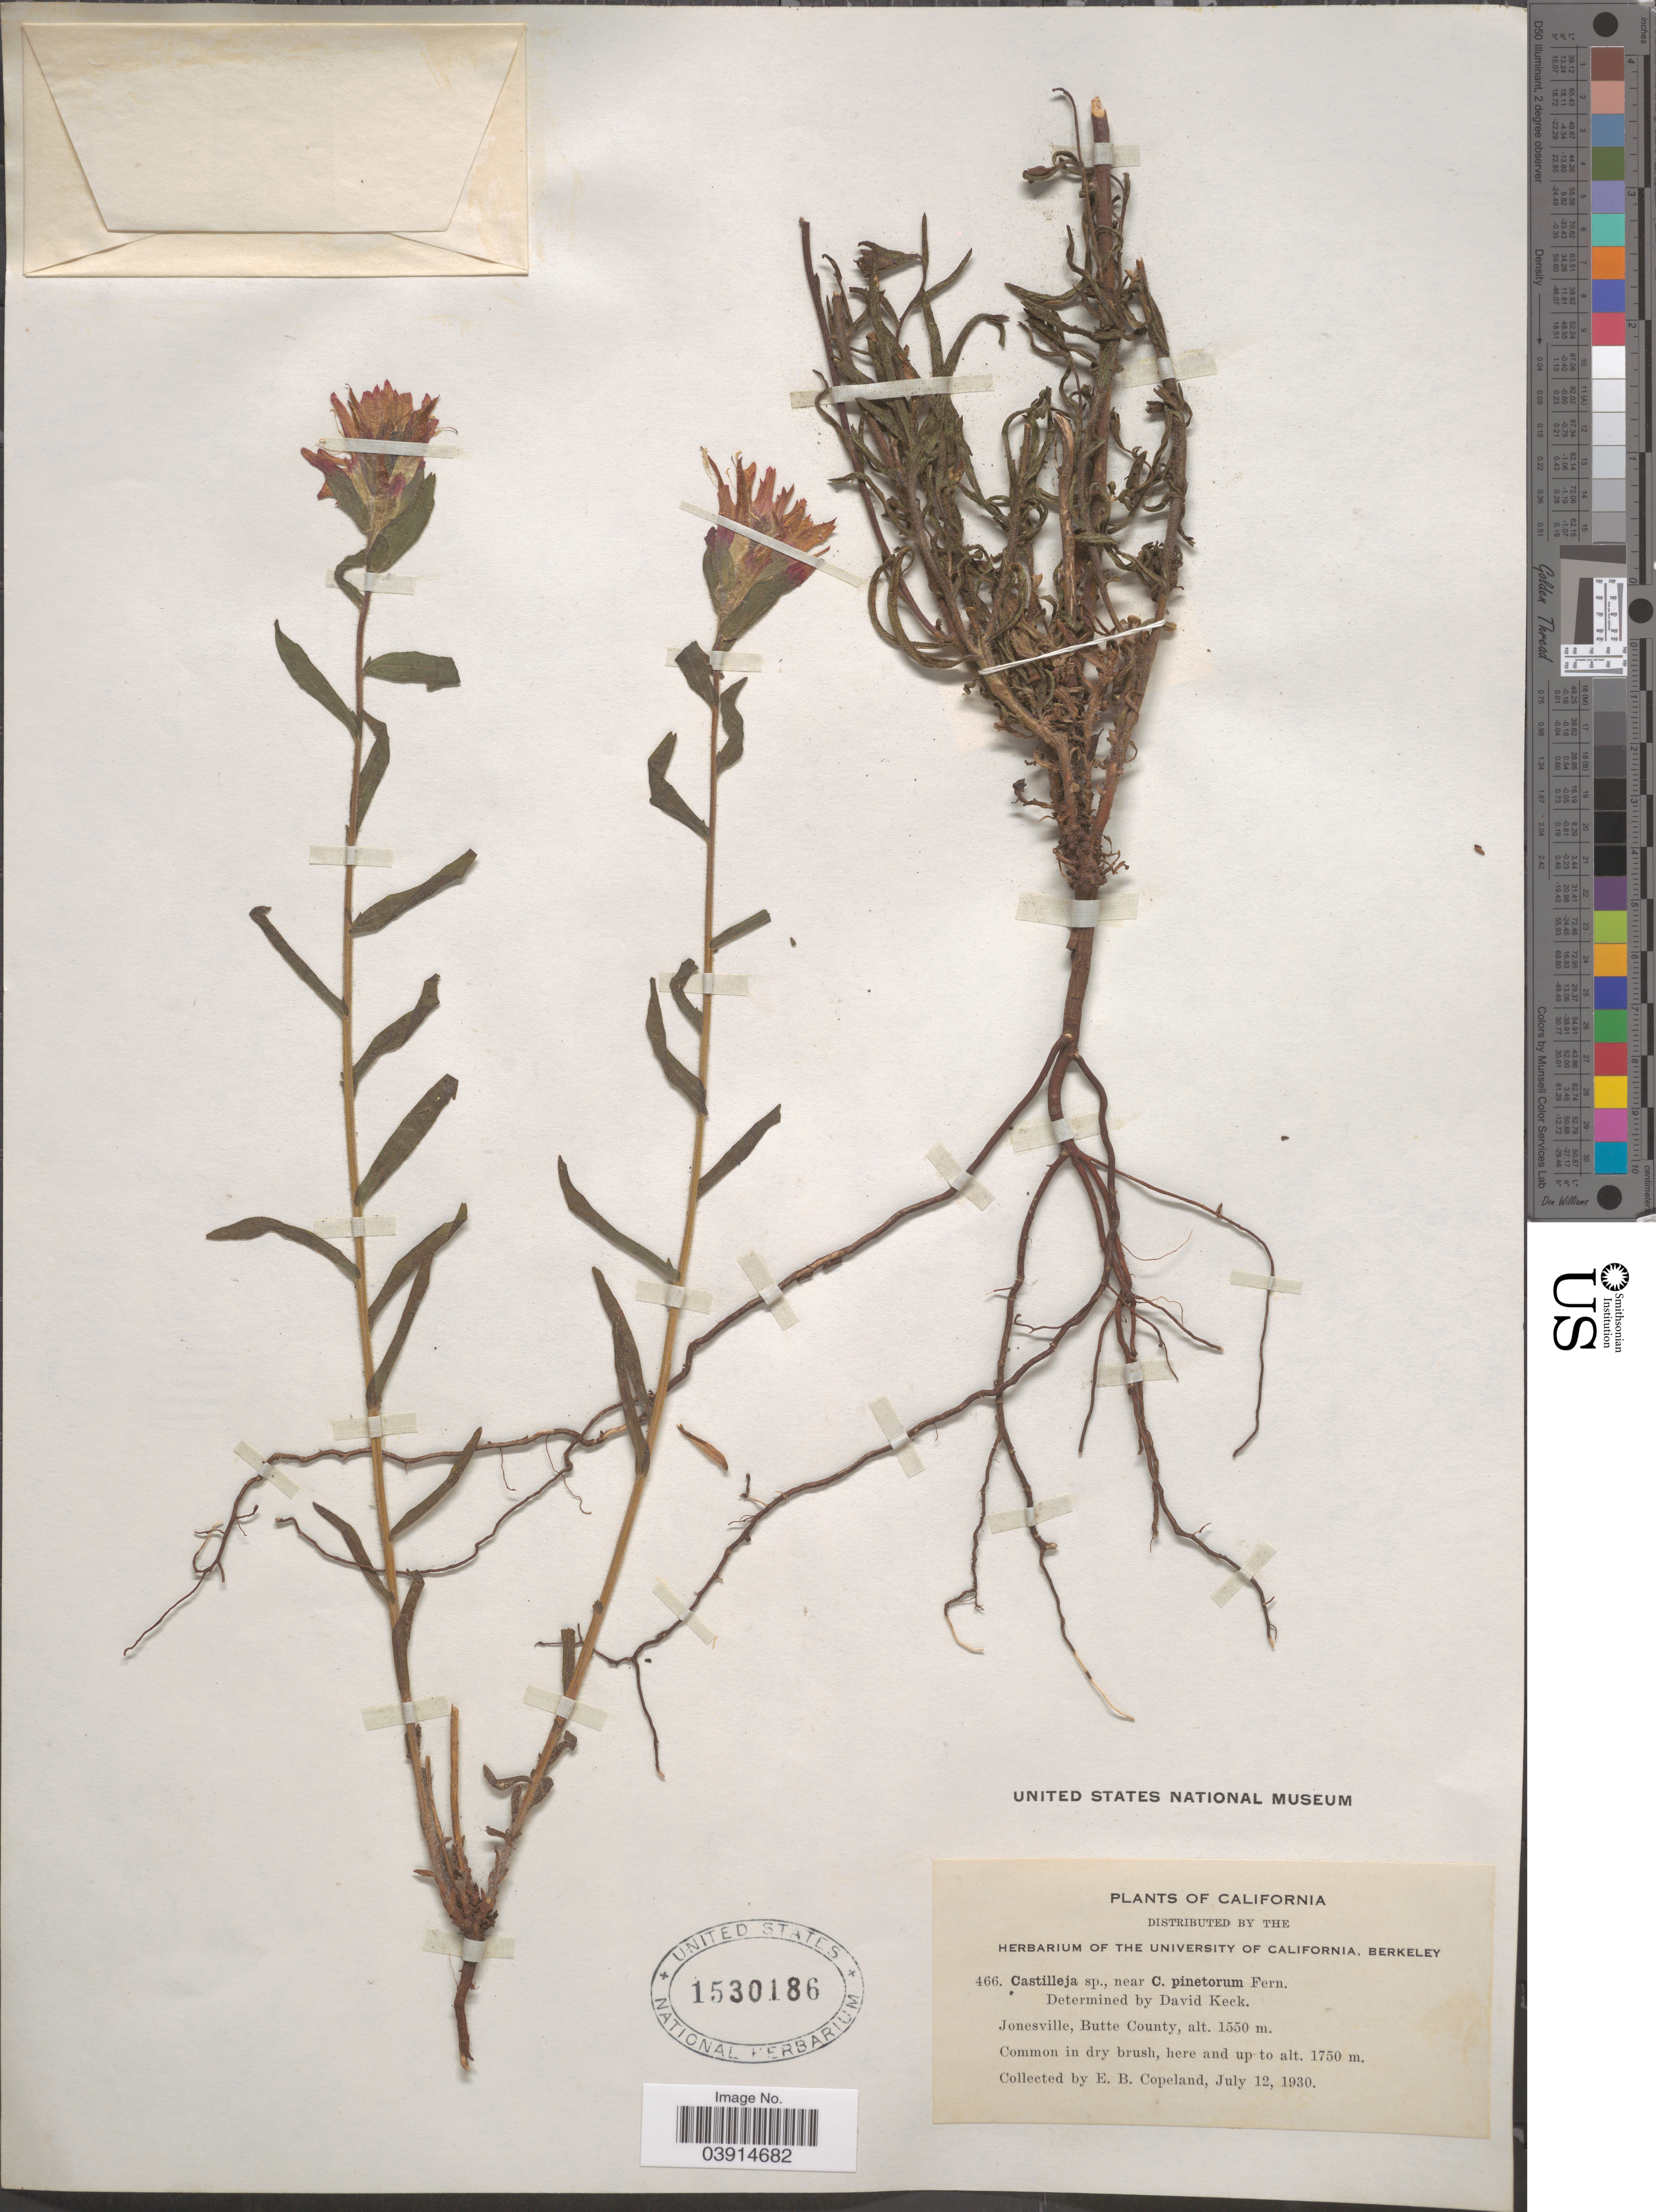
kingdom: Plantae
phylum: Tracheophyta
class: Magnoliopsida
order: Lamiales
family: Orobanchaceae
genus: Castilleja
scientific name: Castilleja sp.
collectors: E. B. Copeland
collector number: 466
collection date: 1930-07-12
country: United States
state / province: California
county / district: Butte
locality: Jonesville, Butte County.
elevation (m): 1550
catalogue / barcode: US 1530186